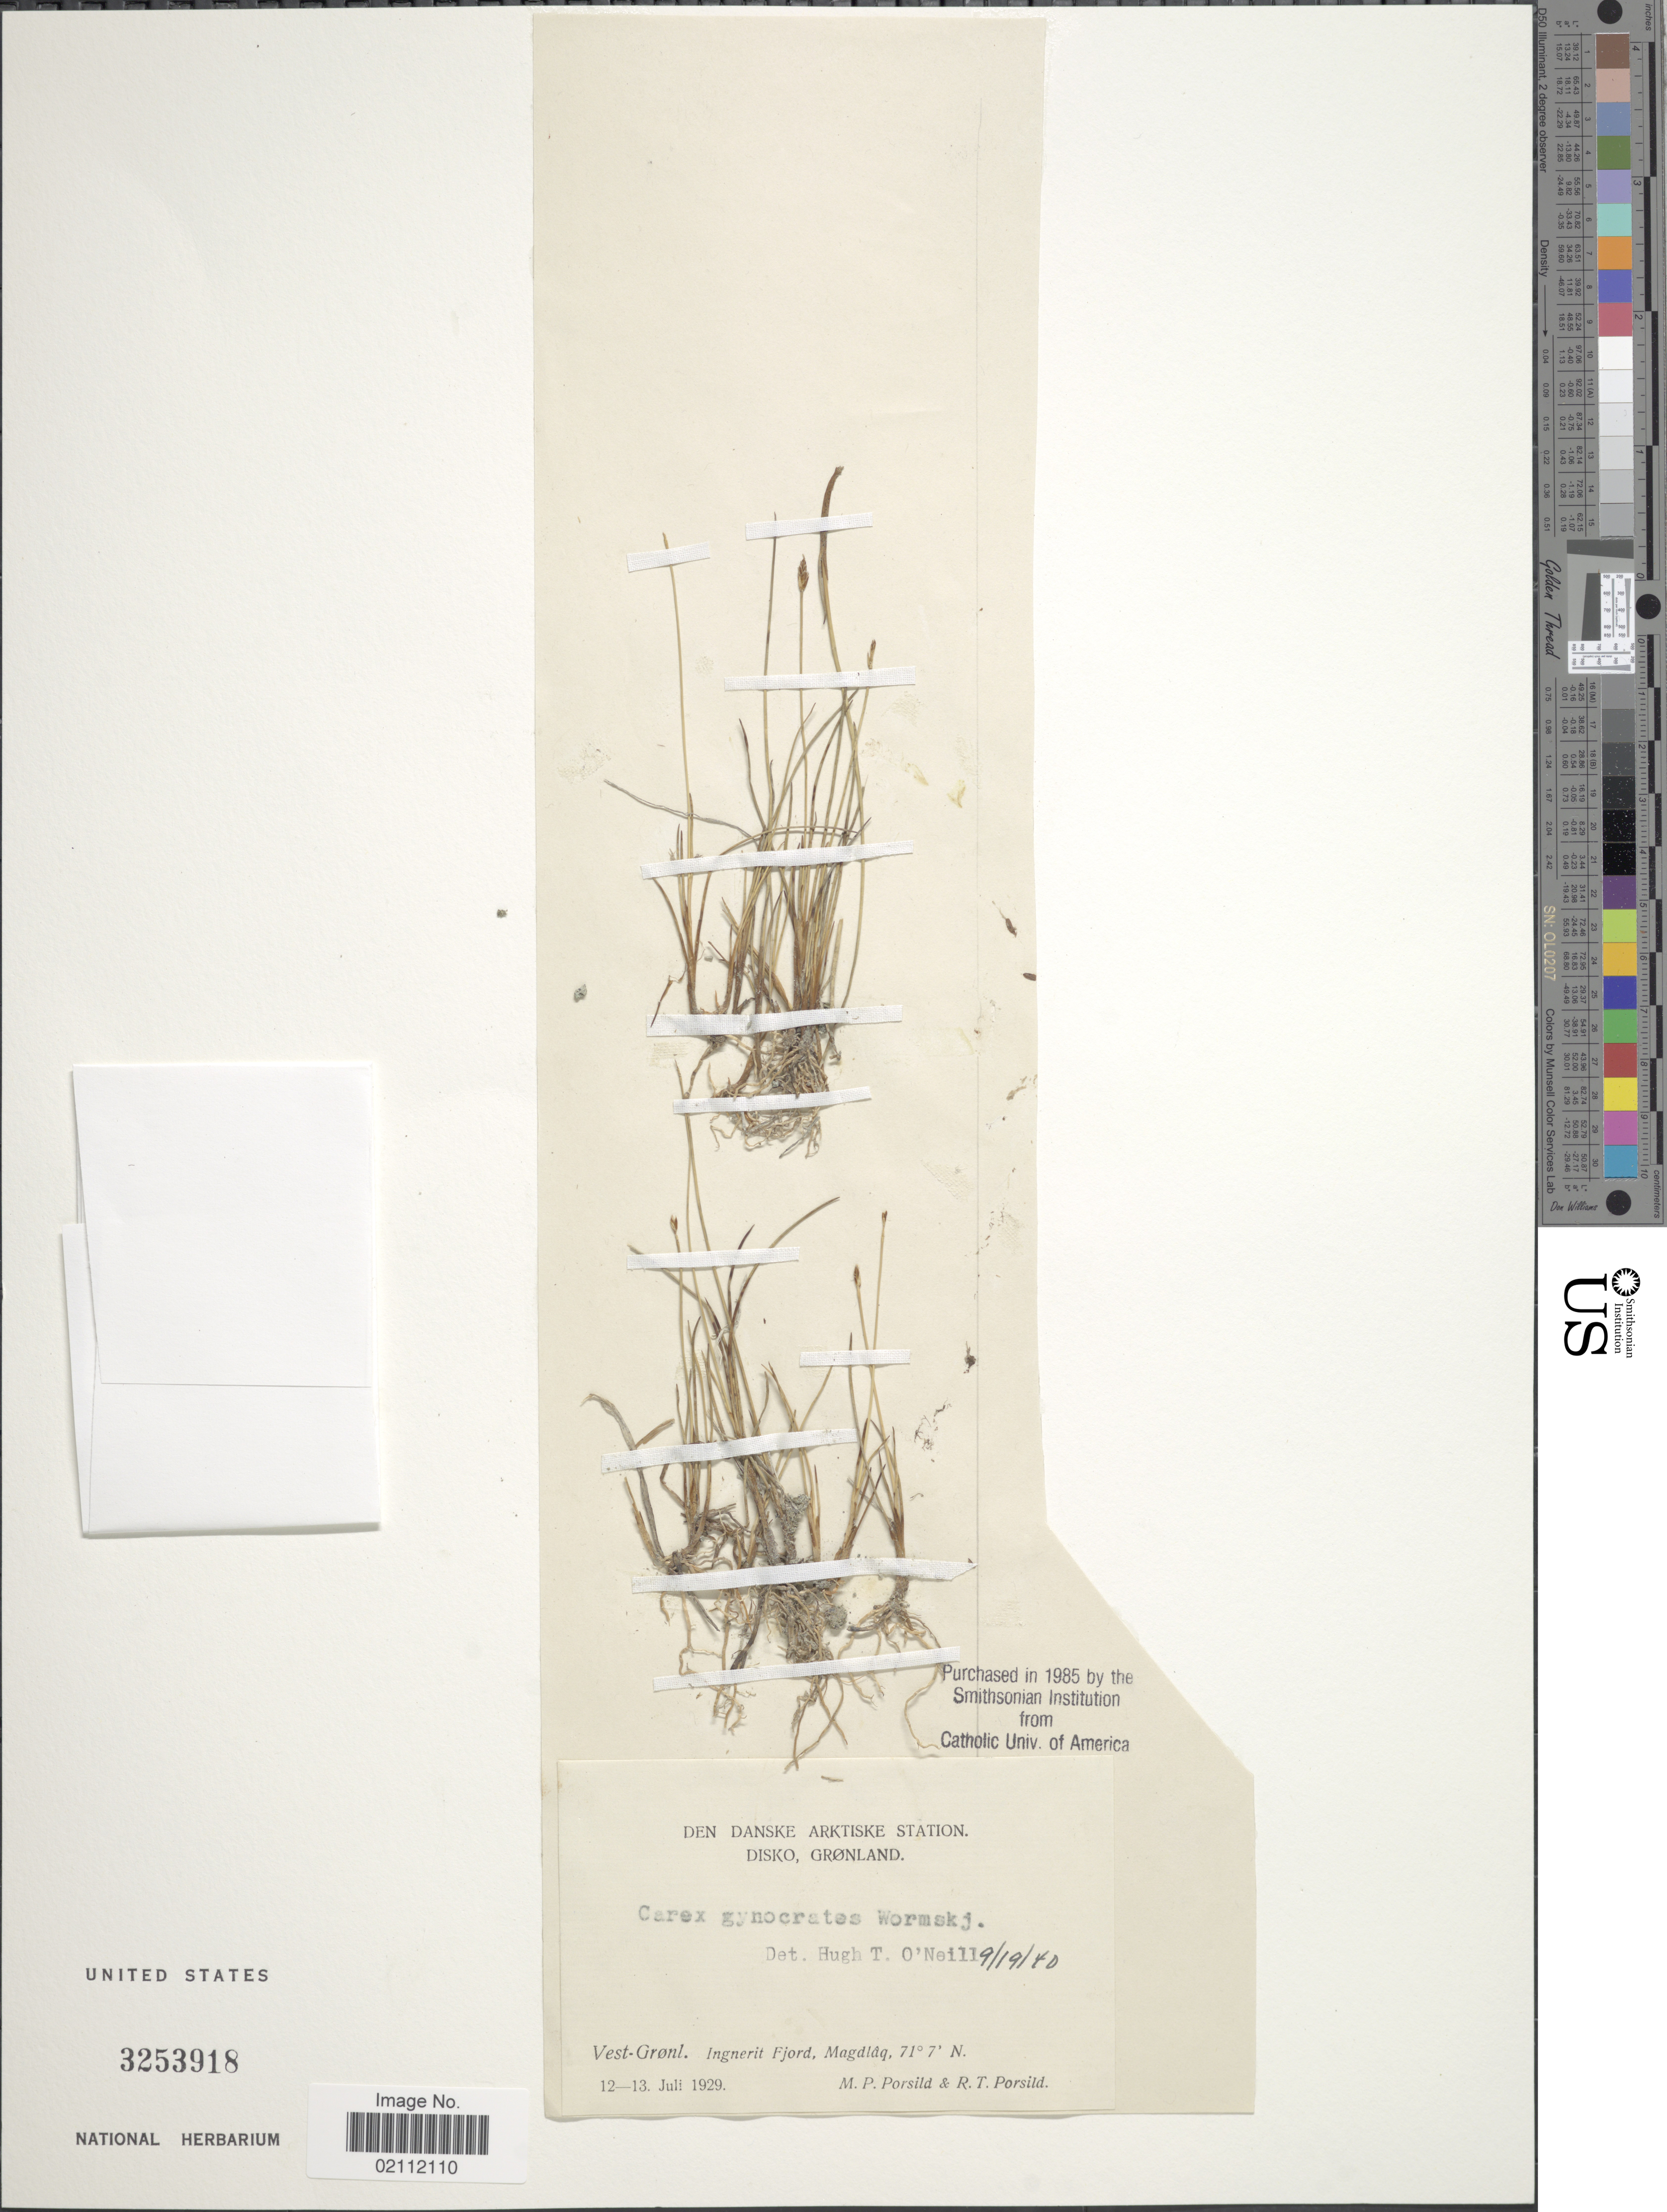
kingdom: Plantae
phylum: Tracheophyta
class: Liliopsida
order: Poales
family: Cyperaceae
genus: Carex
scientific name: Carex nardina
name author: (Hornem.) Fr.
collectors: M. P. Porsild & R. T. Porsild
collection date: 1929-07-12/1929-07-13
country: Greenland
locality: Vest-Grønl. Ingnerit Fjord, Magdlâq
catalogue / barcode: US 3253918